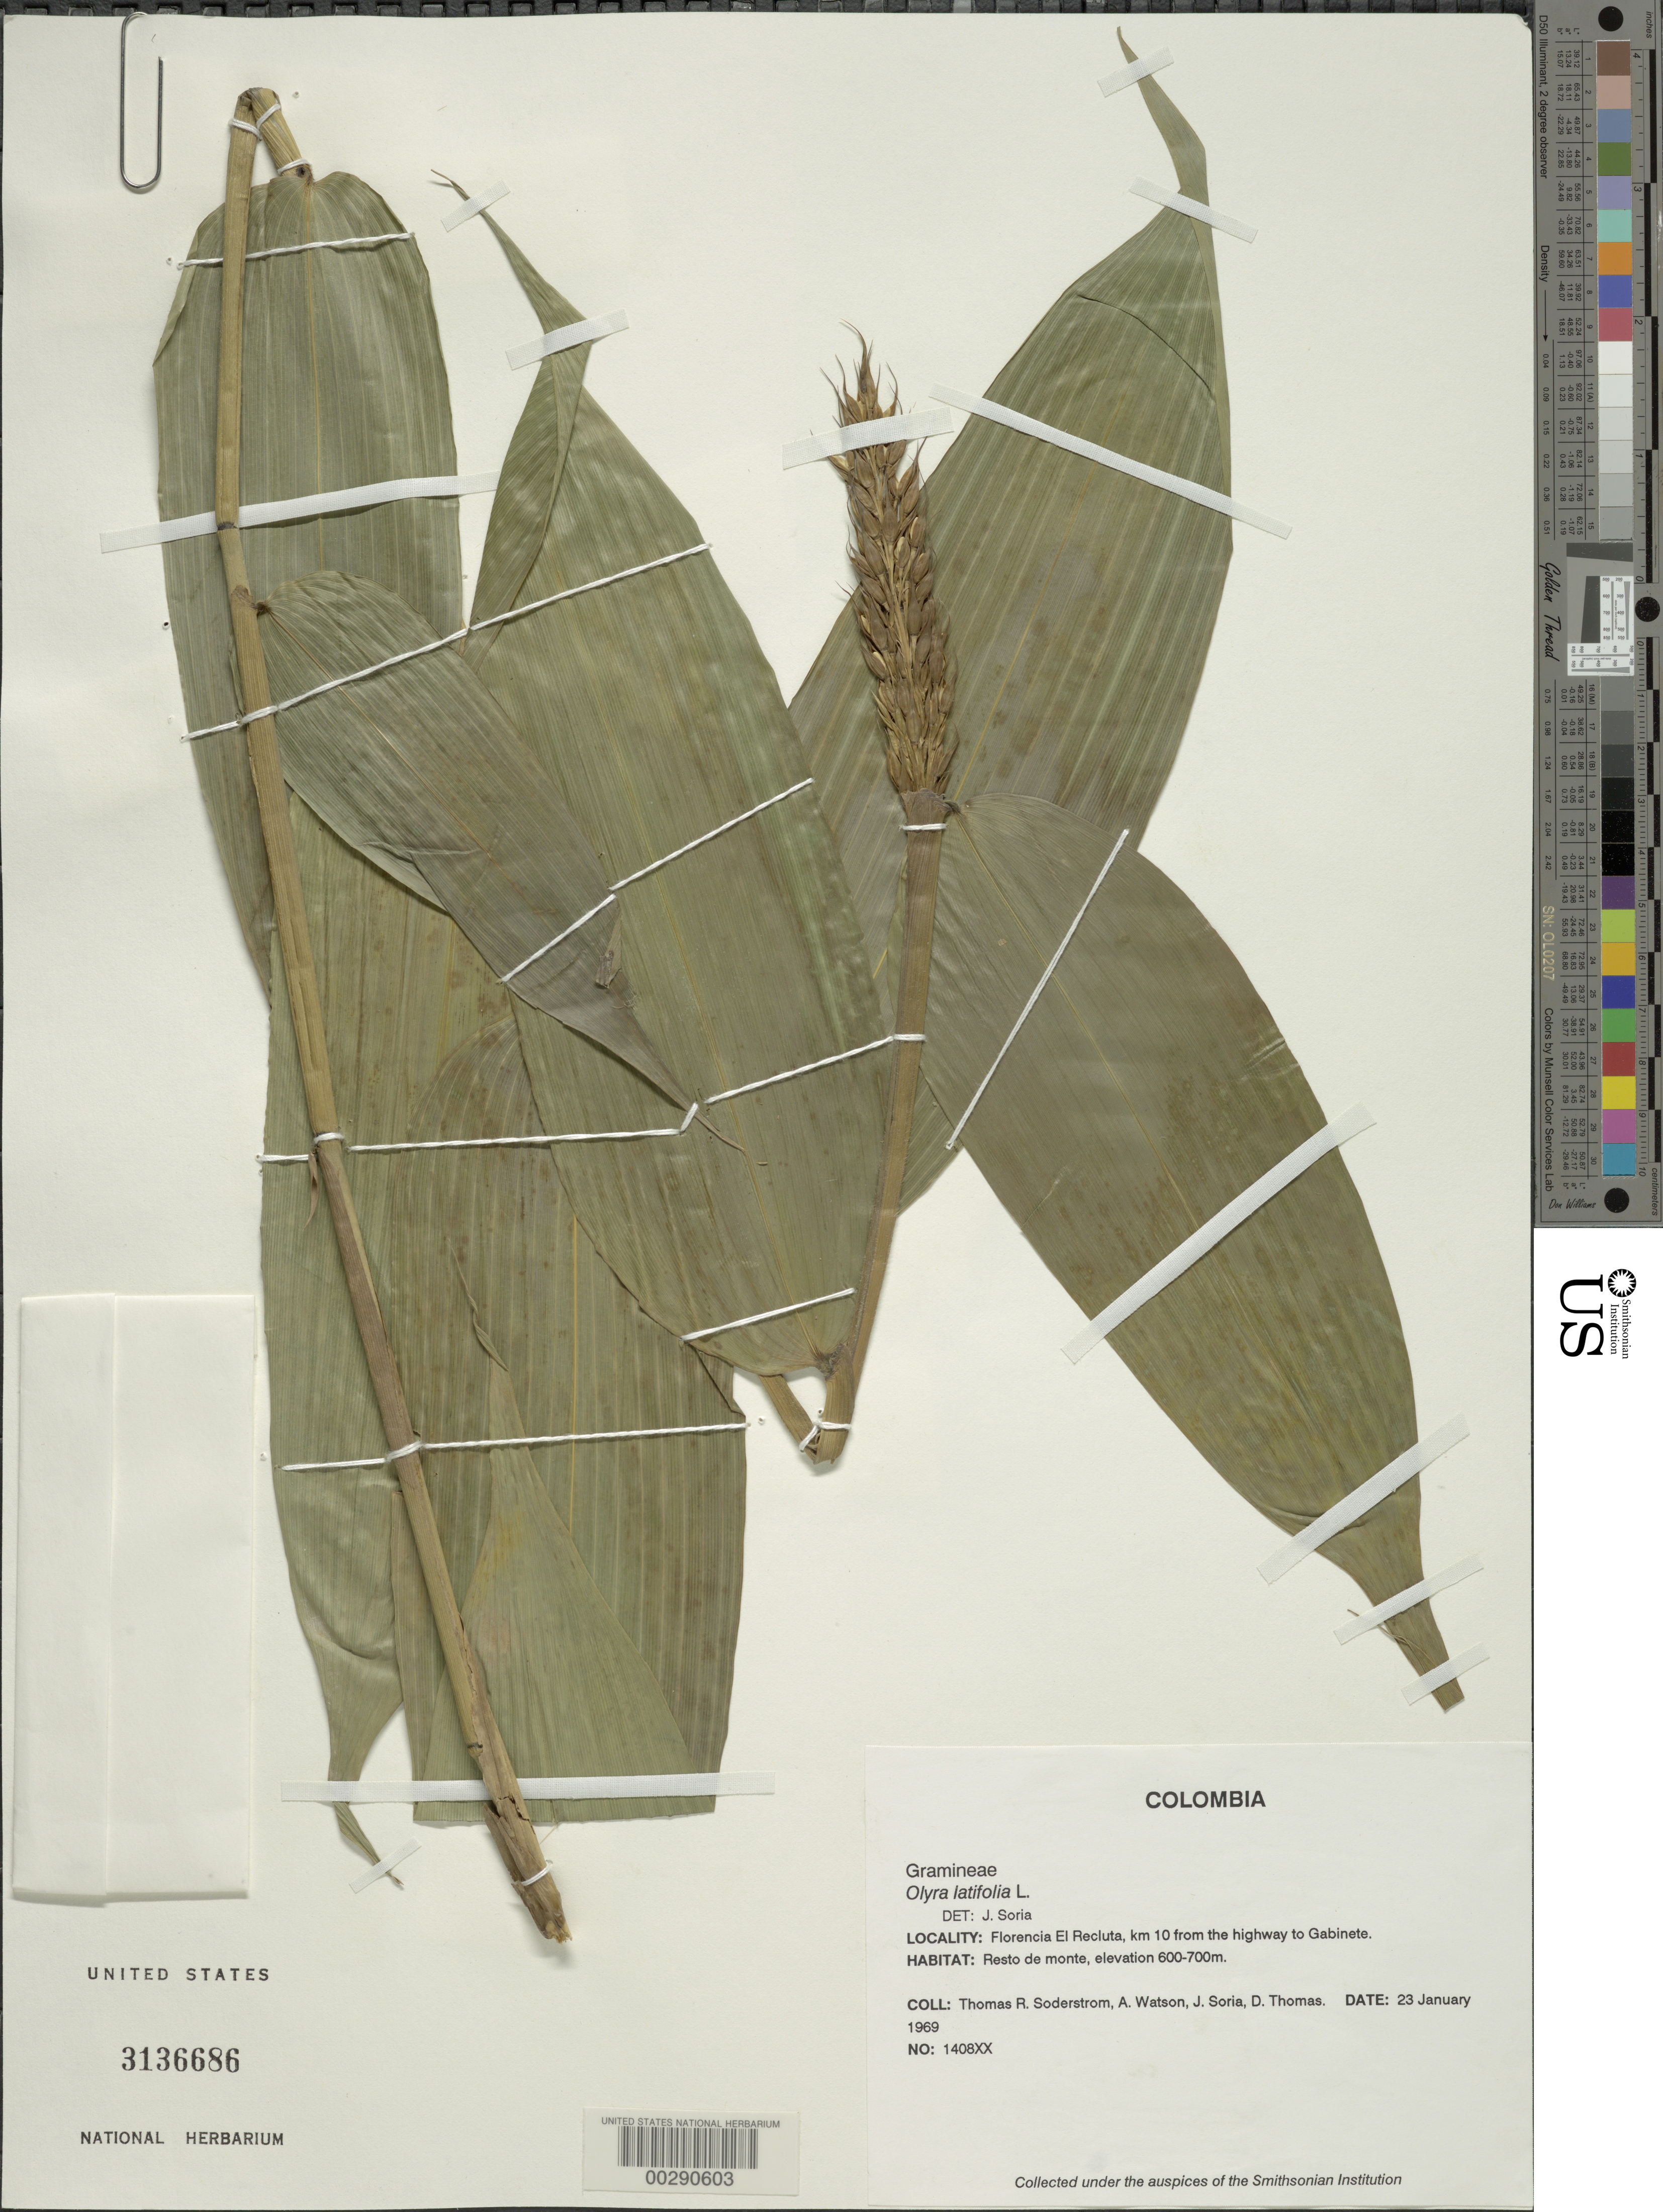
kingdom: Plantae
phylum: Tracheophyta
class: Liliopsida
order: Poales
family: Poaceae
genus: Olyra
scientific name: Olyra latifolia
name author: L.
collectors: T. R. Soderstrom, A. Watson, J. Soria & D. Thomas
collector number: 1408xx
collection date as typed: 23 Jan 1969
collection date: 1969-01-23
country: Colombia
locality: Florencia el Recluta, km 10 from the highway to Gabinete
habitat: Resto de monte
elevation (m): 600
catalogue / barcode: US 3136686